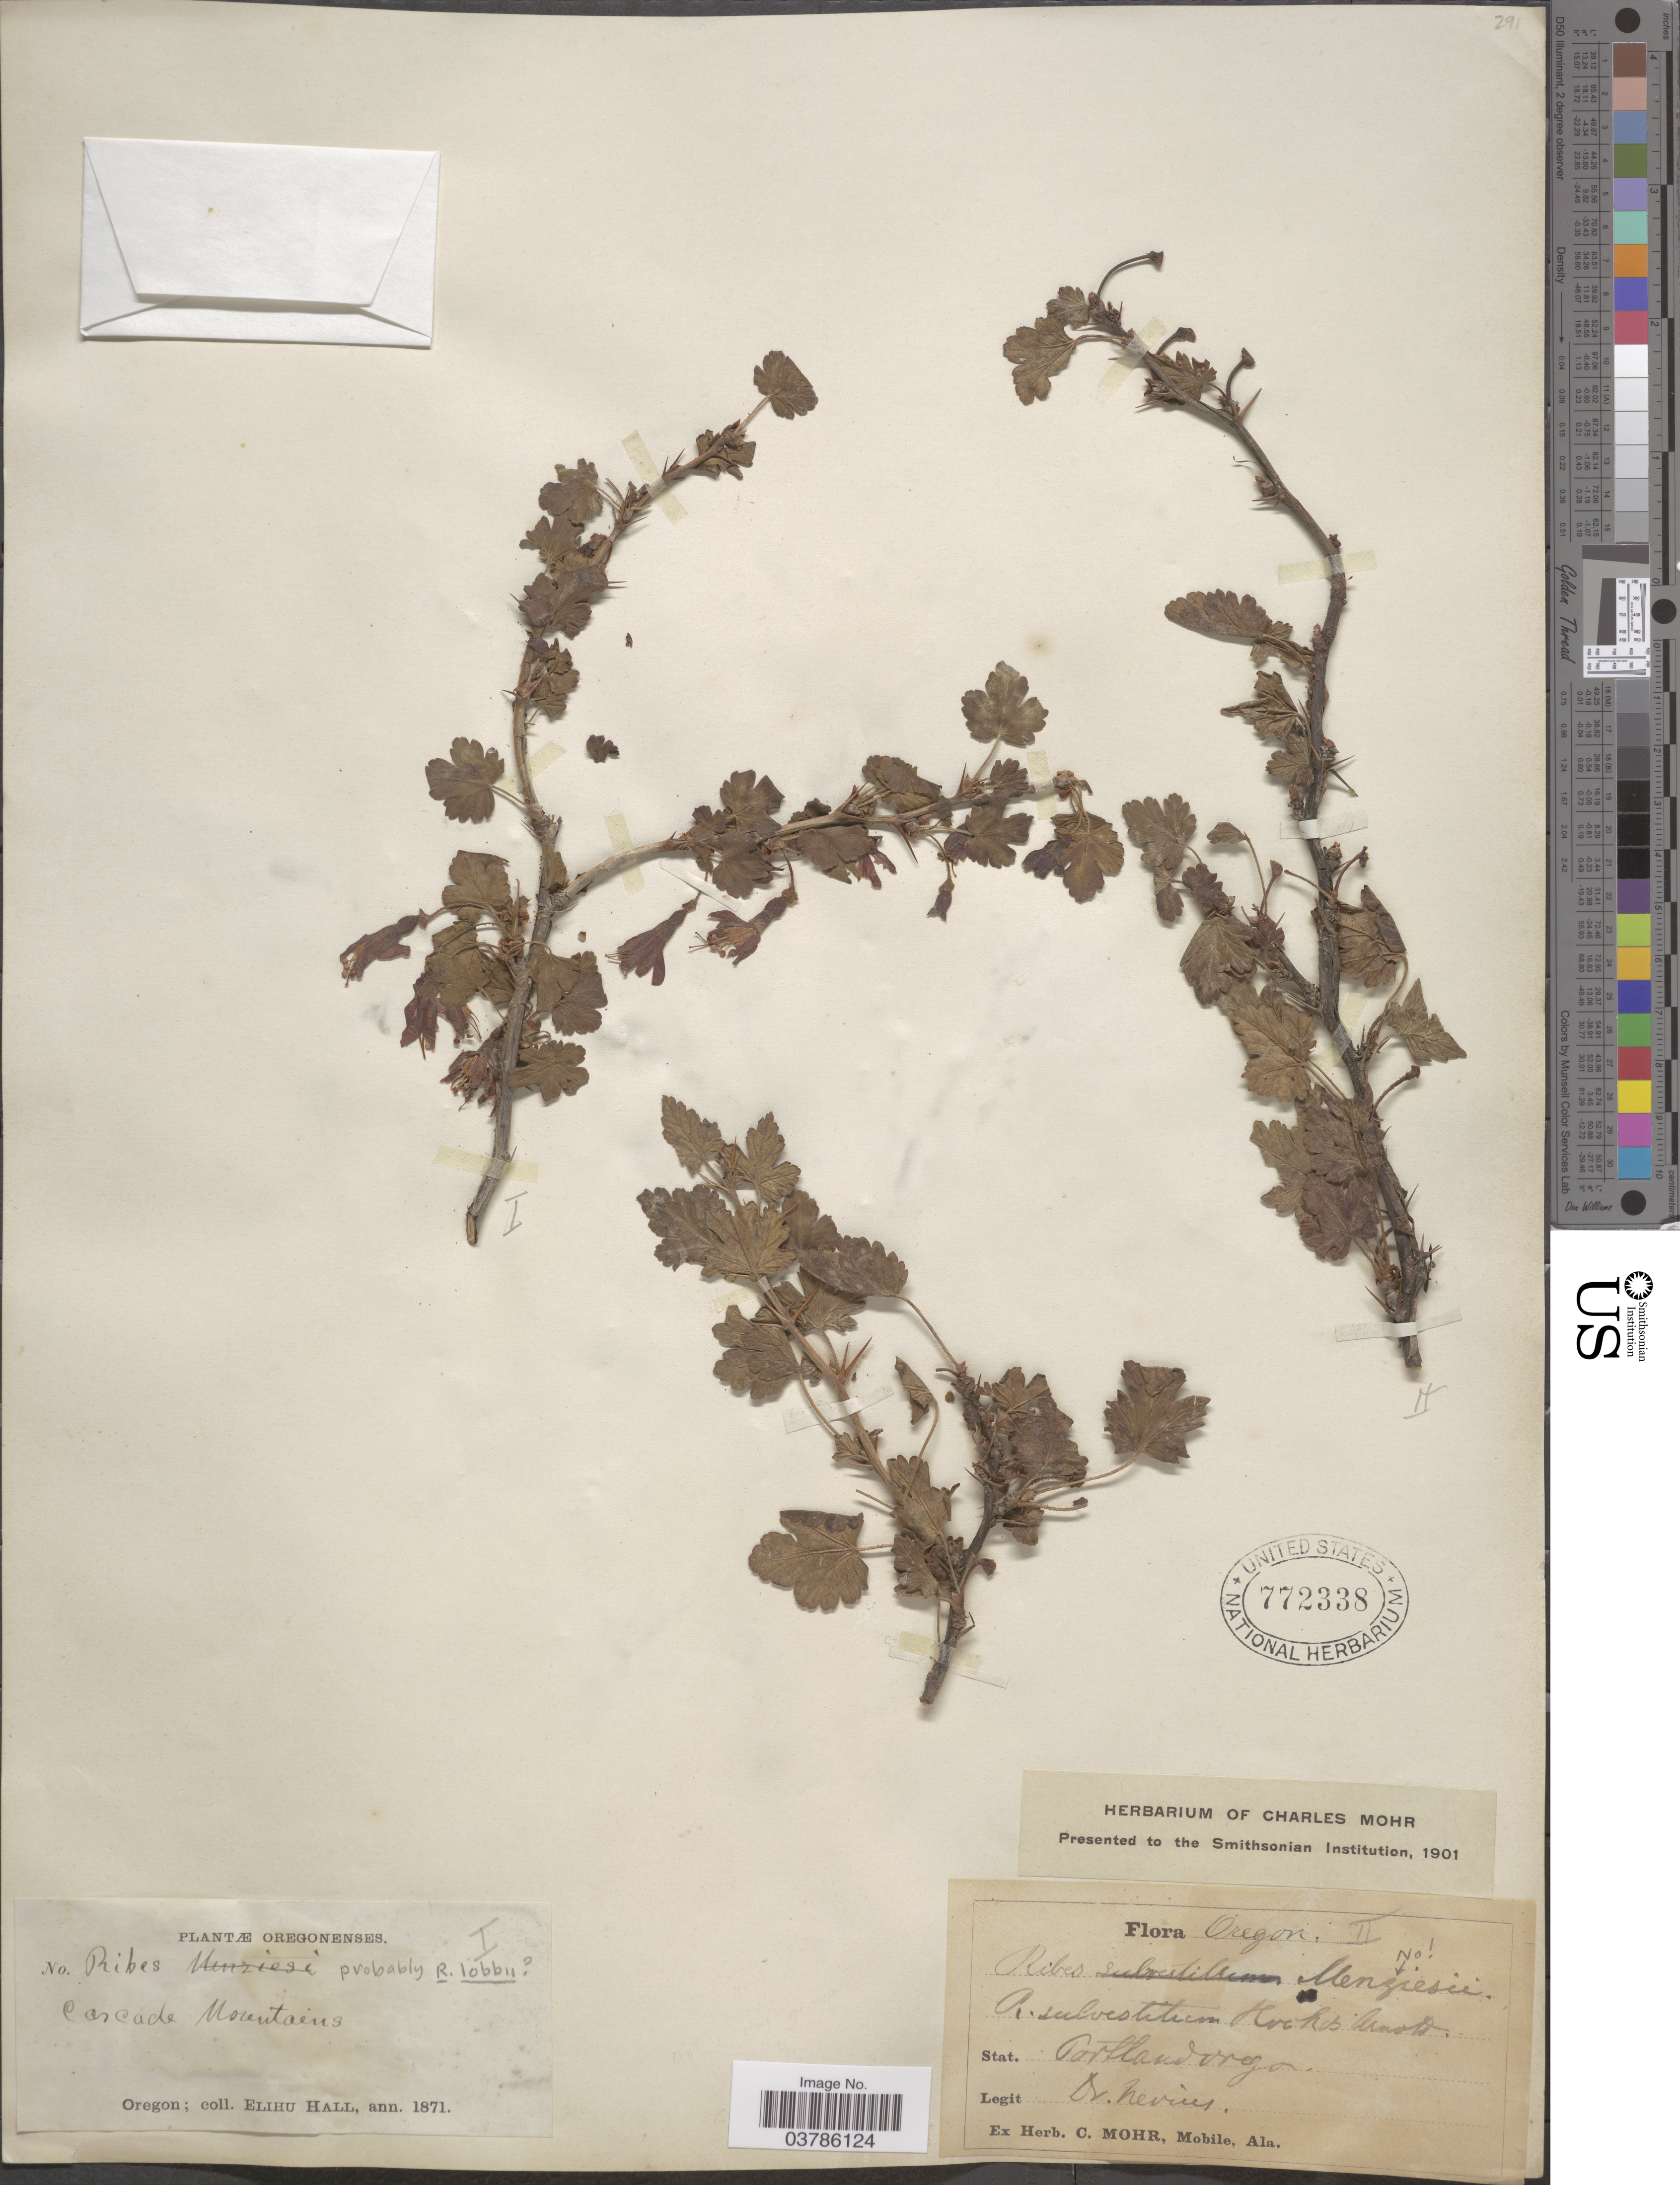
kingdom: Plantae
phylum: Tracheophyta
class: Magnoliopsida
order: Saxifragales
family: Grossulariaceae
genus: Ribes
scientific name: Ribes sp.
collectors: E. Hall & D. Nevius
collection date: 1871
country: United States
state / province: Oregon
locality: Cascade Mountains. Stat. Portland.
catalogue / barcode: US 772338